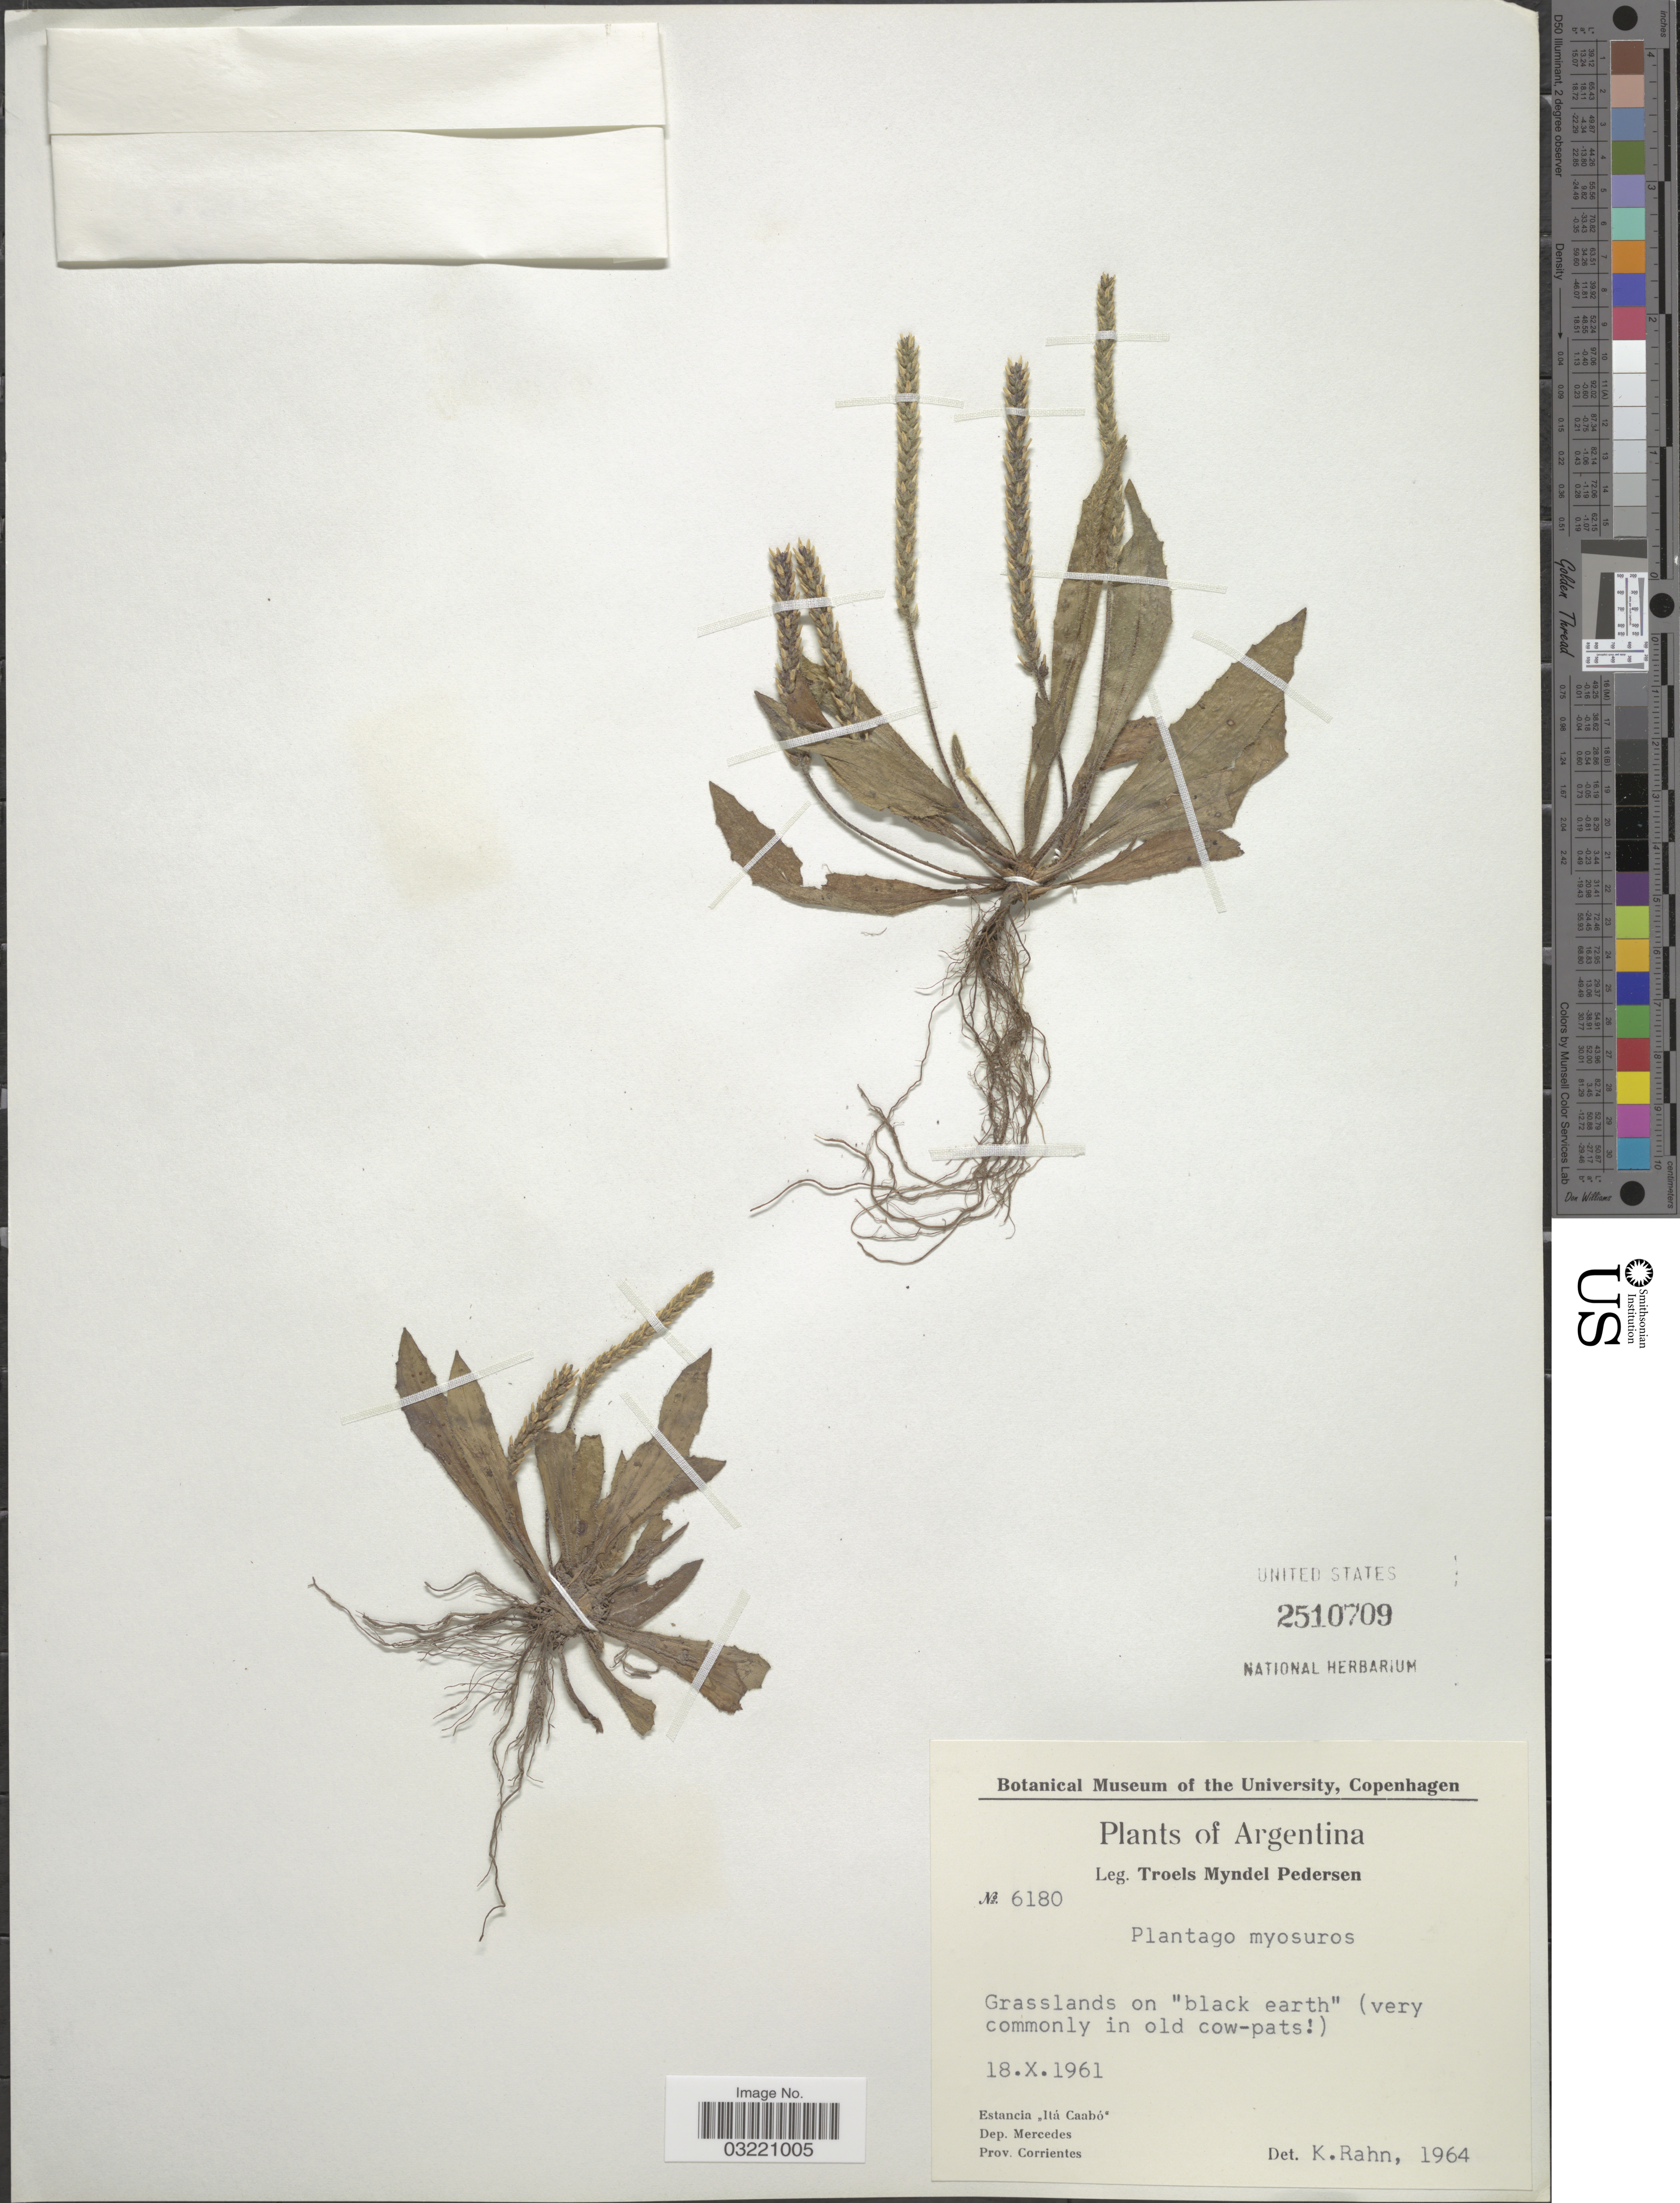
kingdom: Plantae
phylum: Tracheophyta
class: Magnoliopsida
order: Lamiales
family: Plantaginaceae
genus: Plantago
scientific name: Plantago myosuros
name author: Lam.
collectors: T. Pederson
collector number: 6180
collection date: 1961-10-18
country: Argentina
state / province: Corrientes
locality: Estancia "Itá Caabó", Dep. Mercedes.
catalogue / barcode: US 2510709